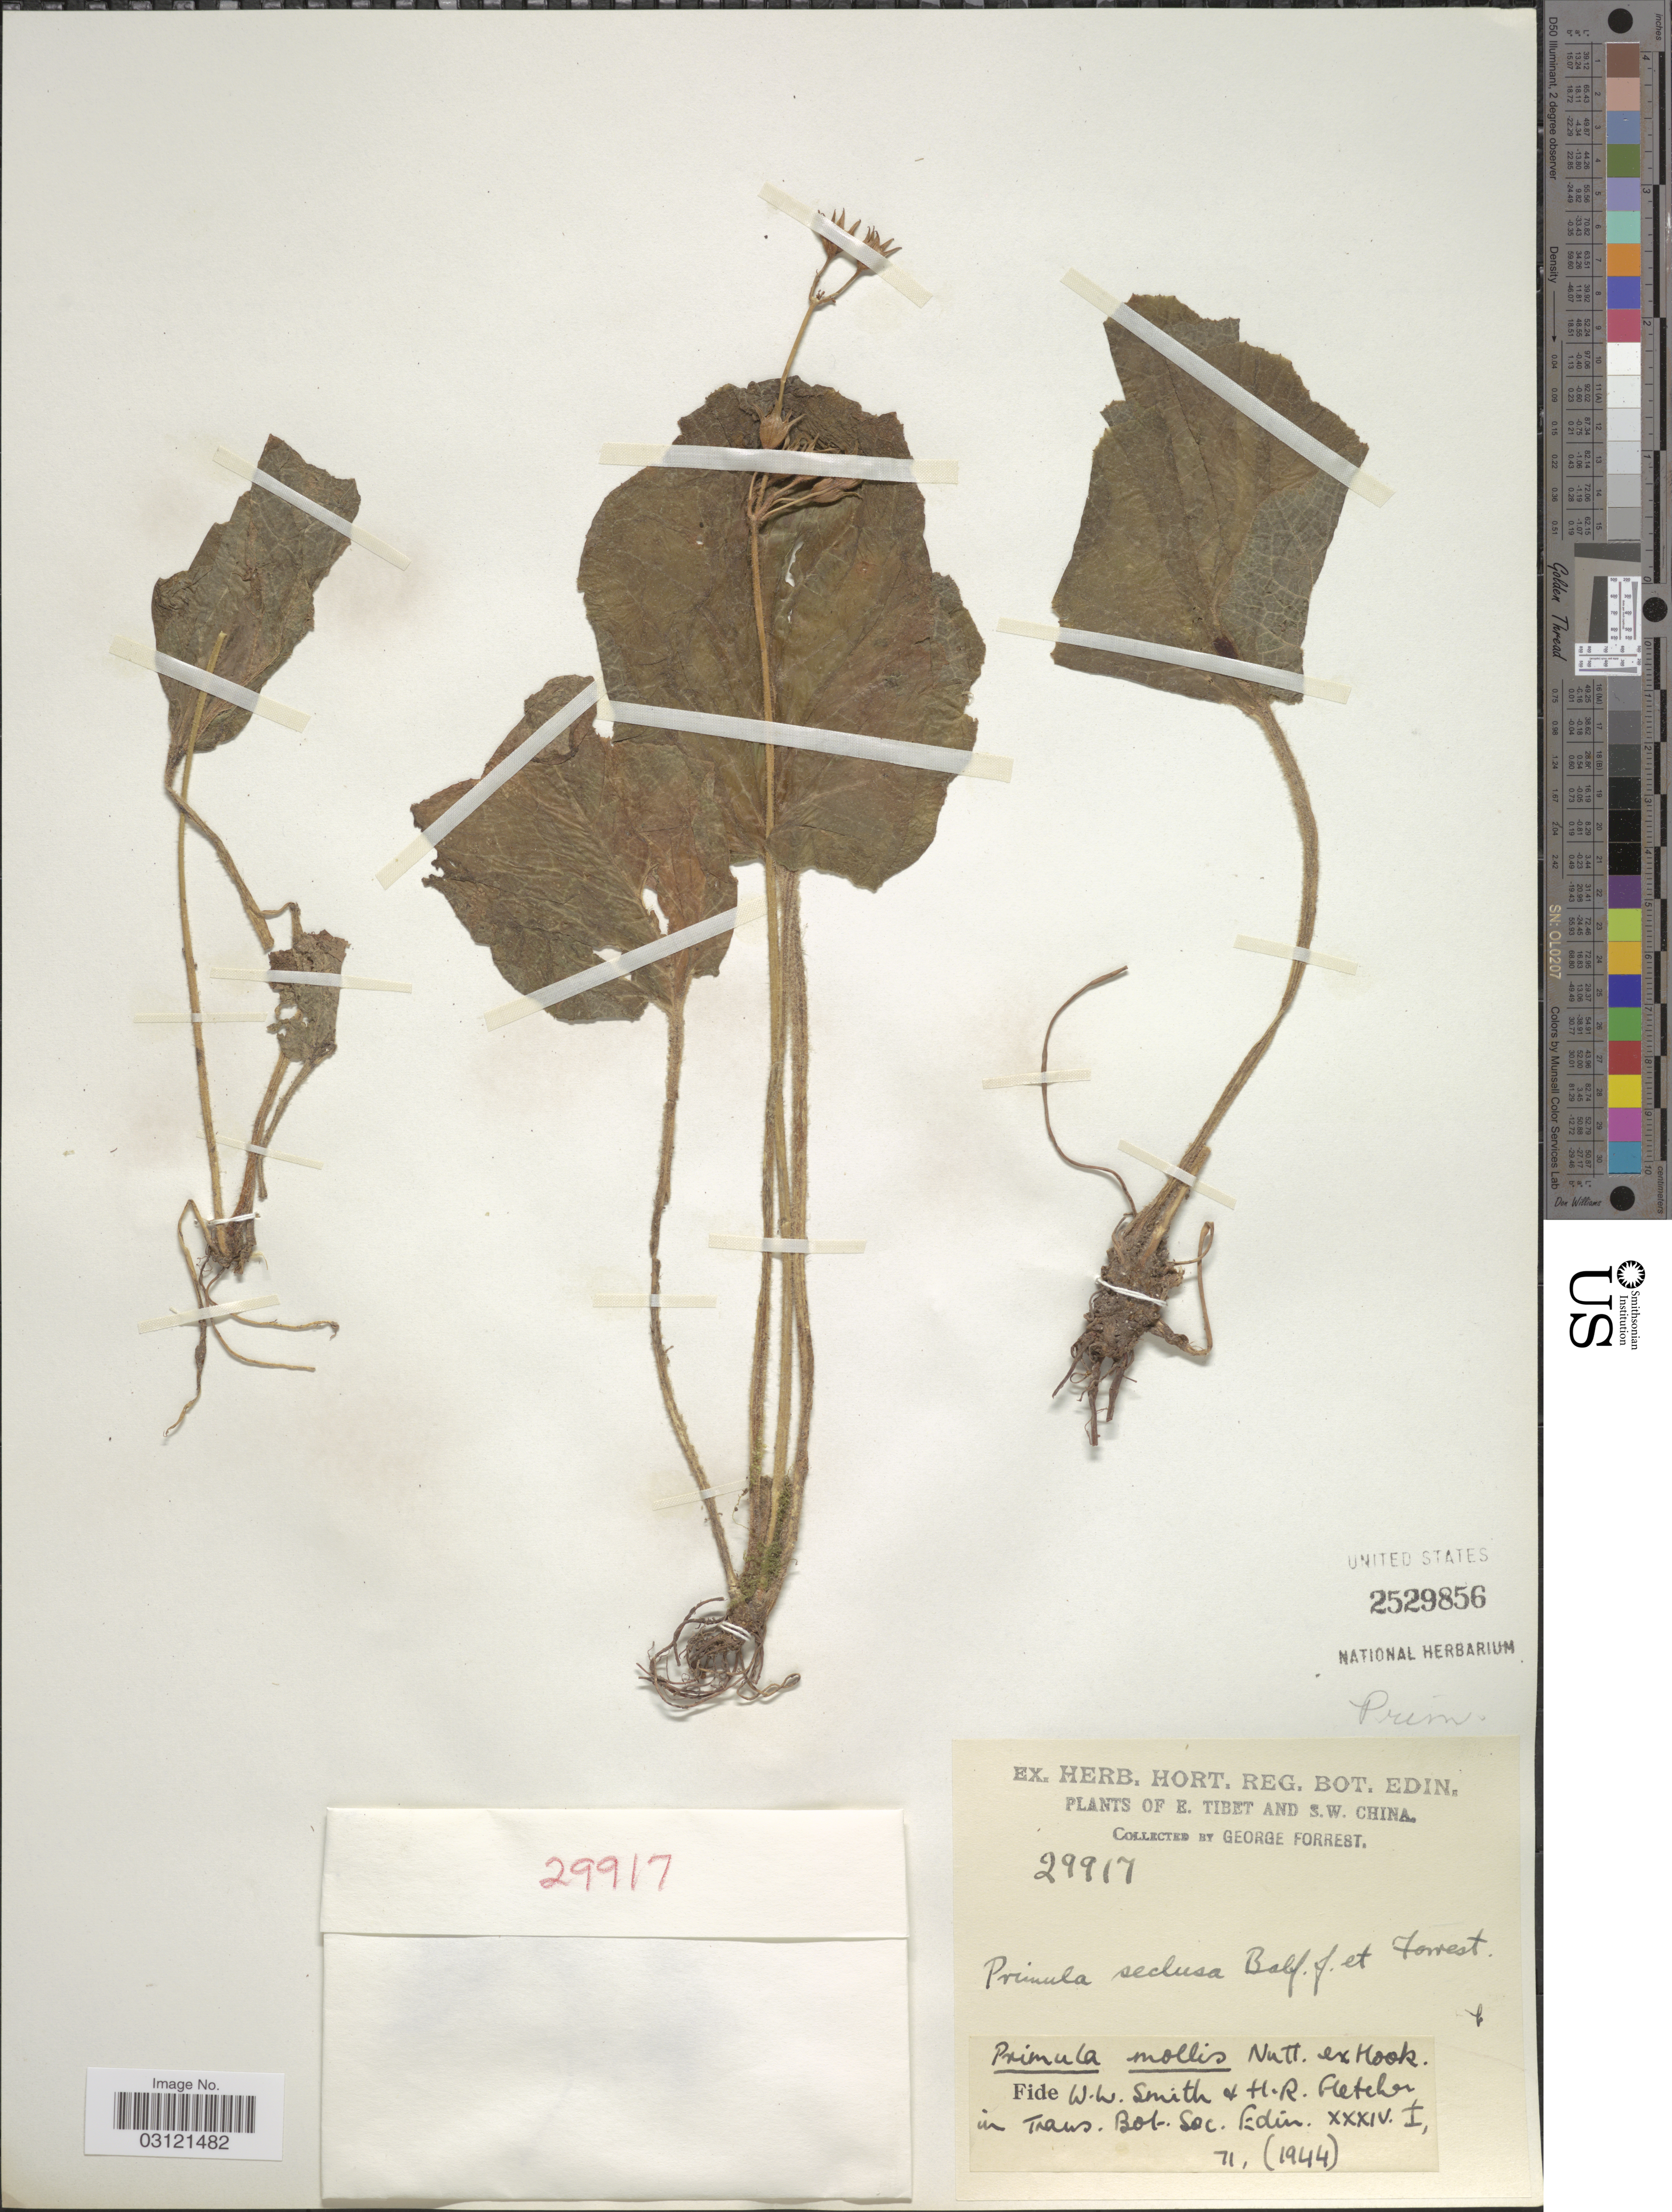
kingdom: Plantae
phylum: Tracheophyta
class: Magnoliopsida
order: Ericales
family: Primulaceae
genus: Primula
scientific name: Primula mollis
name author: Nutt. ex Hook.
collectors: G. Forrest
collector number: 29917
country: China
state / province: Xizang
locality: E. Tibet and S.W. China.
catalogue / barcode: US 2529856